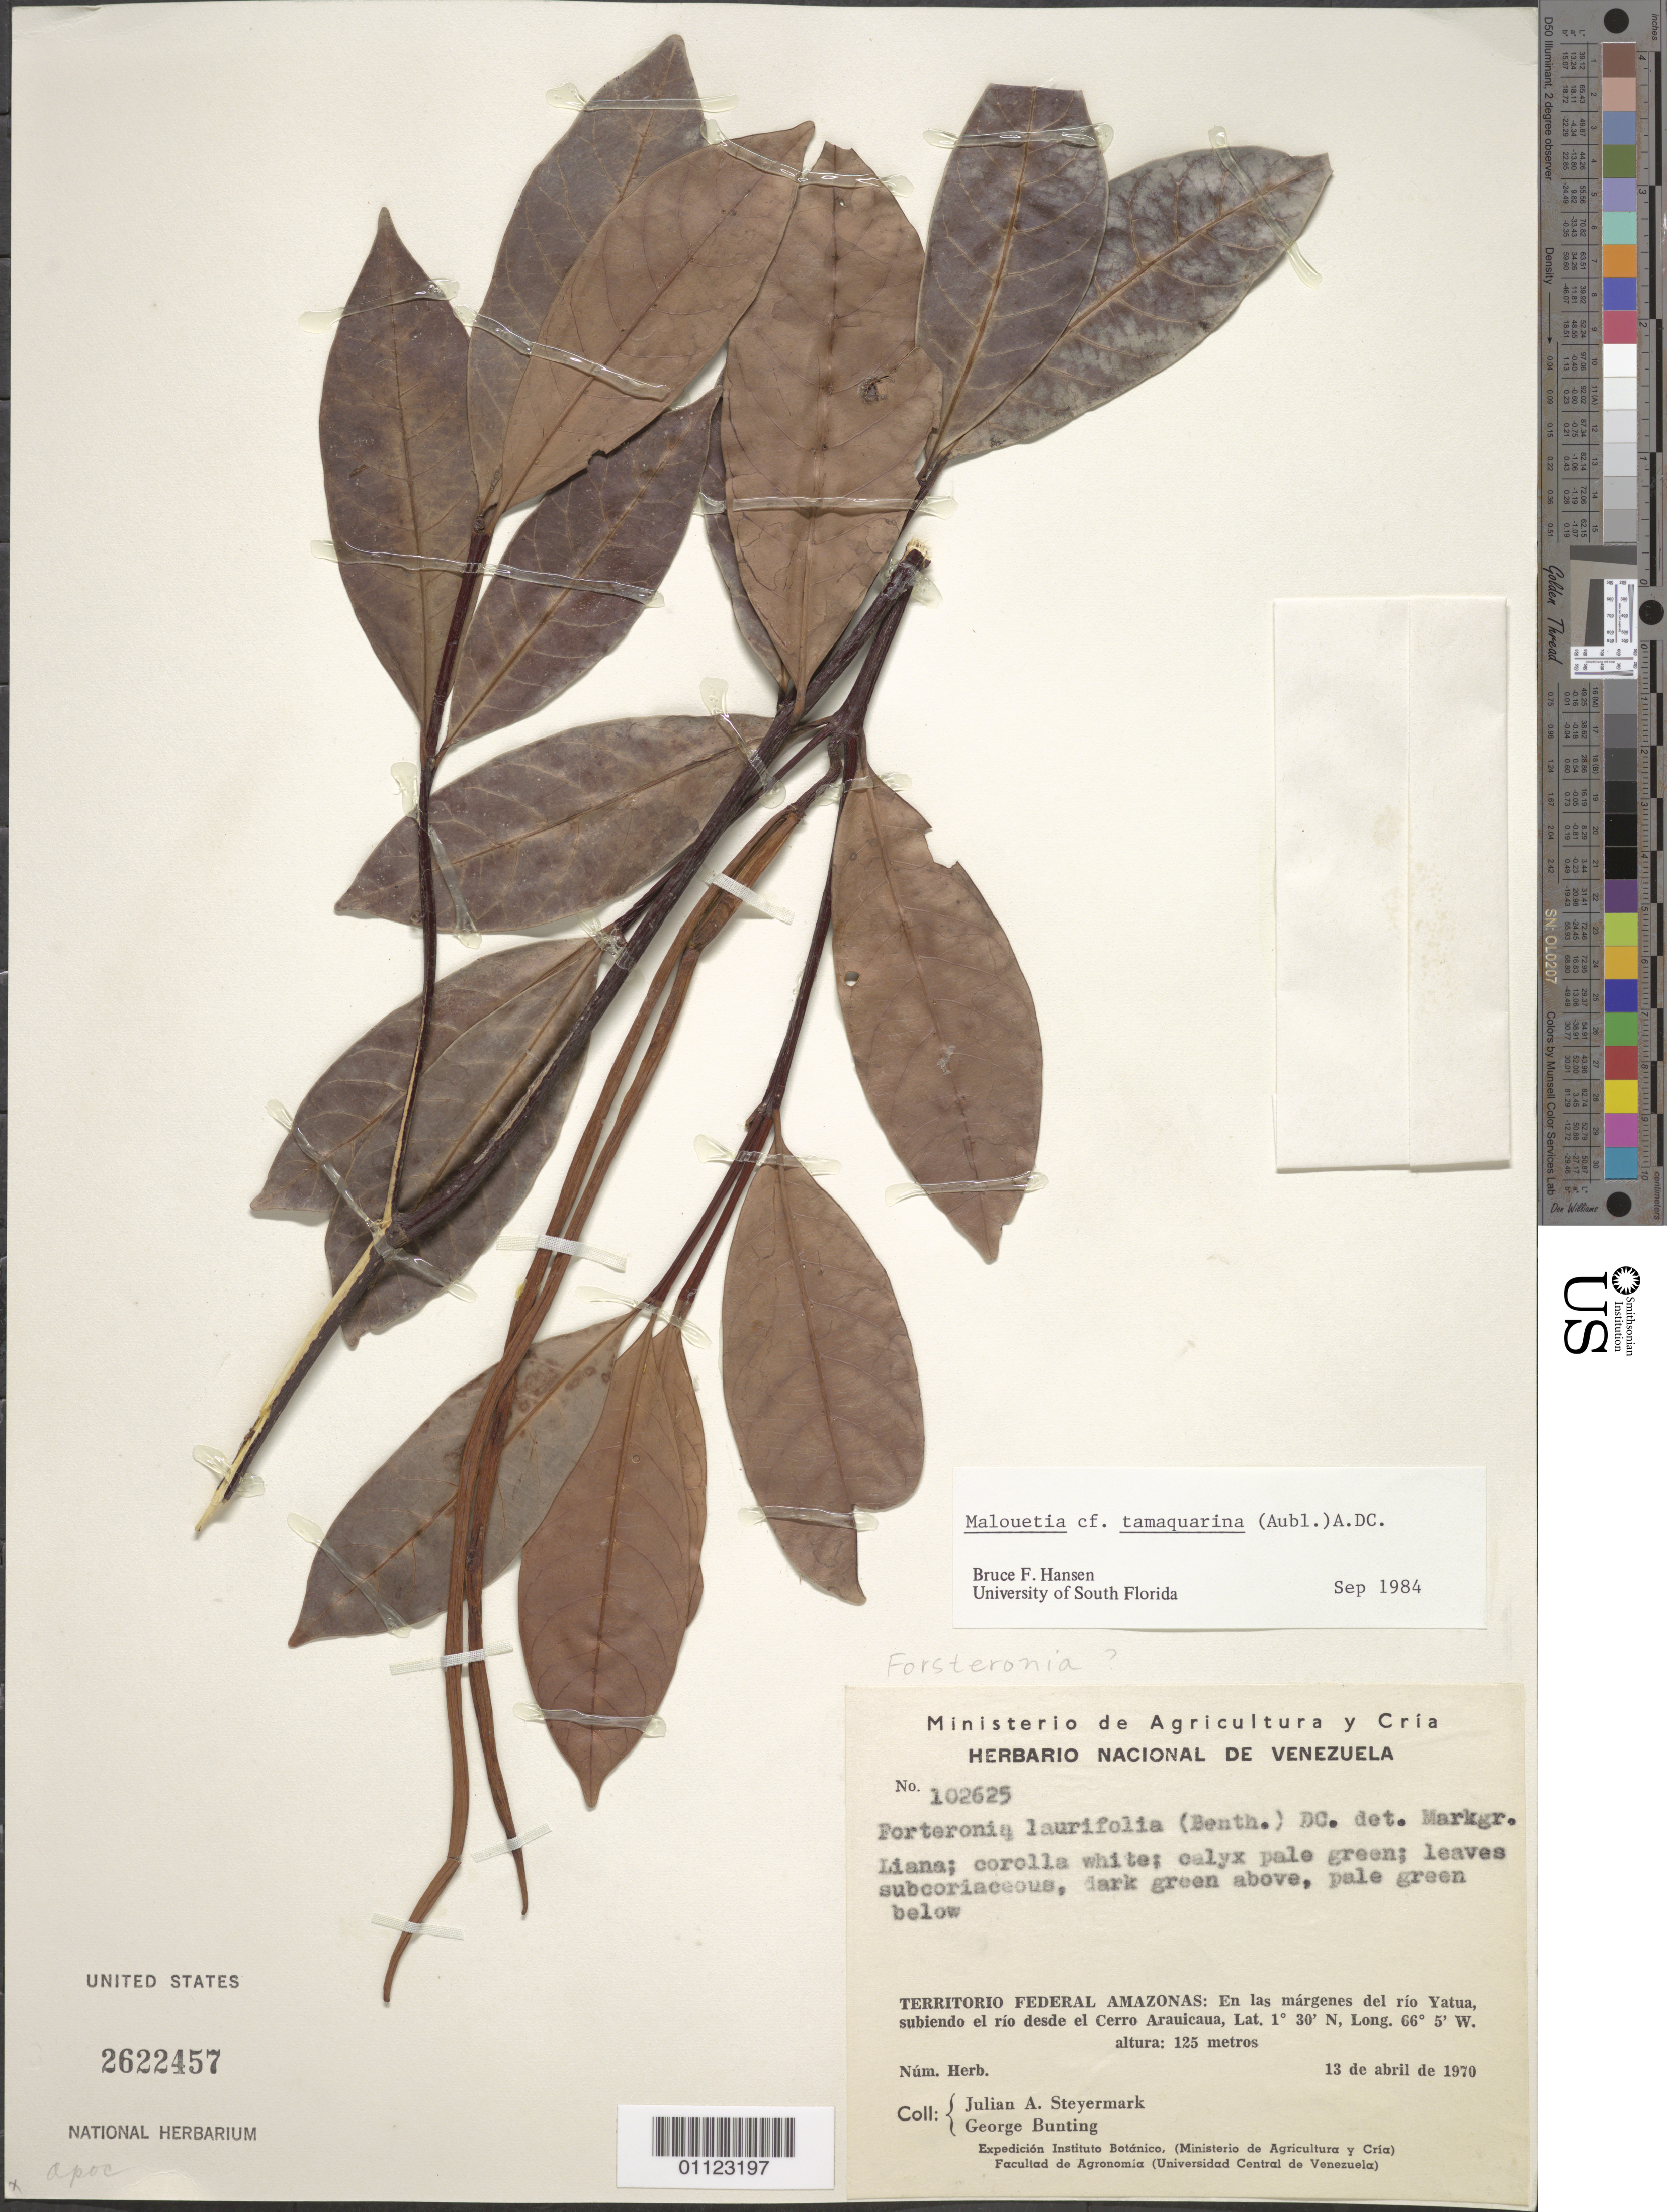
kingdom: Plantae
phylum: Tracheophyta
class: Magnoliopsida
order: Gentianales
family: Apocynaceae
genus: Malouetia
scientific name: Malouetia tamaquarina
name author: (Aubl.) A. DC.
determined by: Hansen, Bruce F., Curator (USF), University of South Florida (UNITED STATES)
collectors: J. Steyermark & G. S. Bunting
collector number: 102625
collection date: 1970-04-13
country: Venezuela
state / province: Amazonas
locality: En las margenes del rio Yatua, subiendo el rio desde el Cerro Arauicaua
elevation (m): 125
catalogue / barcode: US 2622457